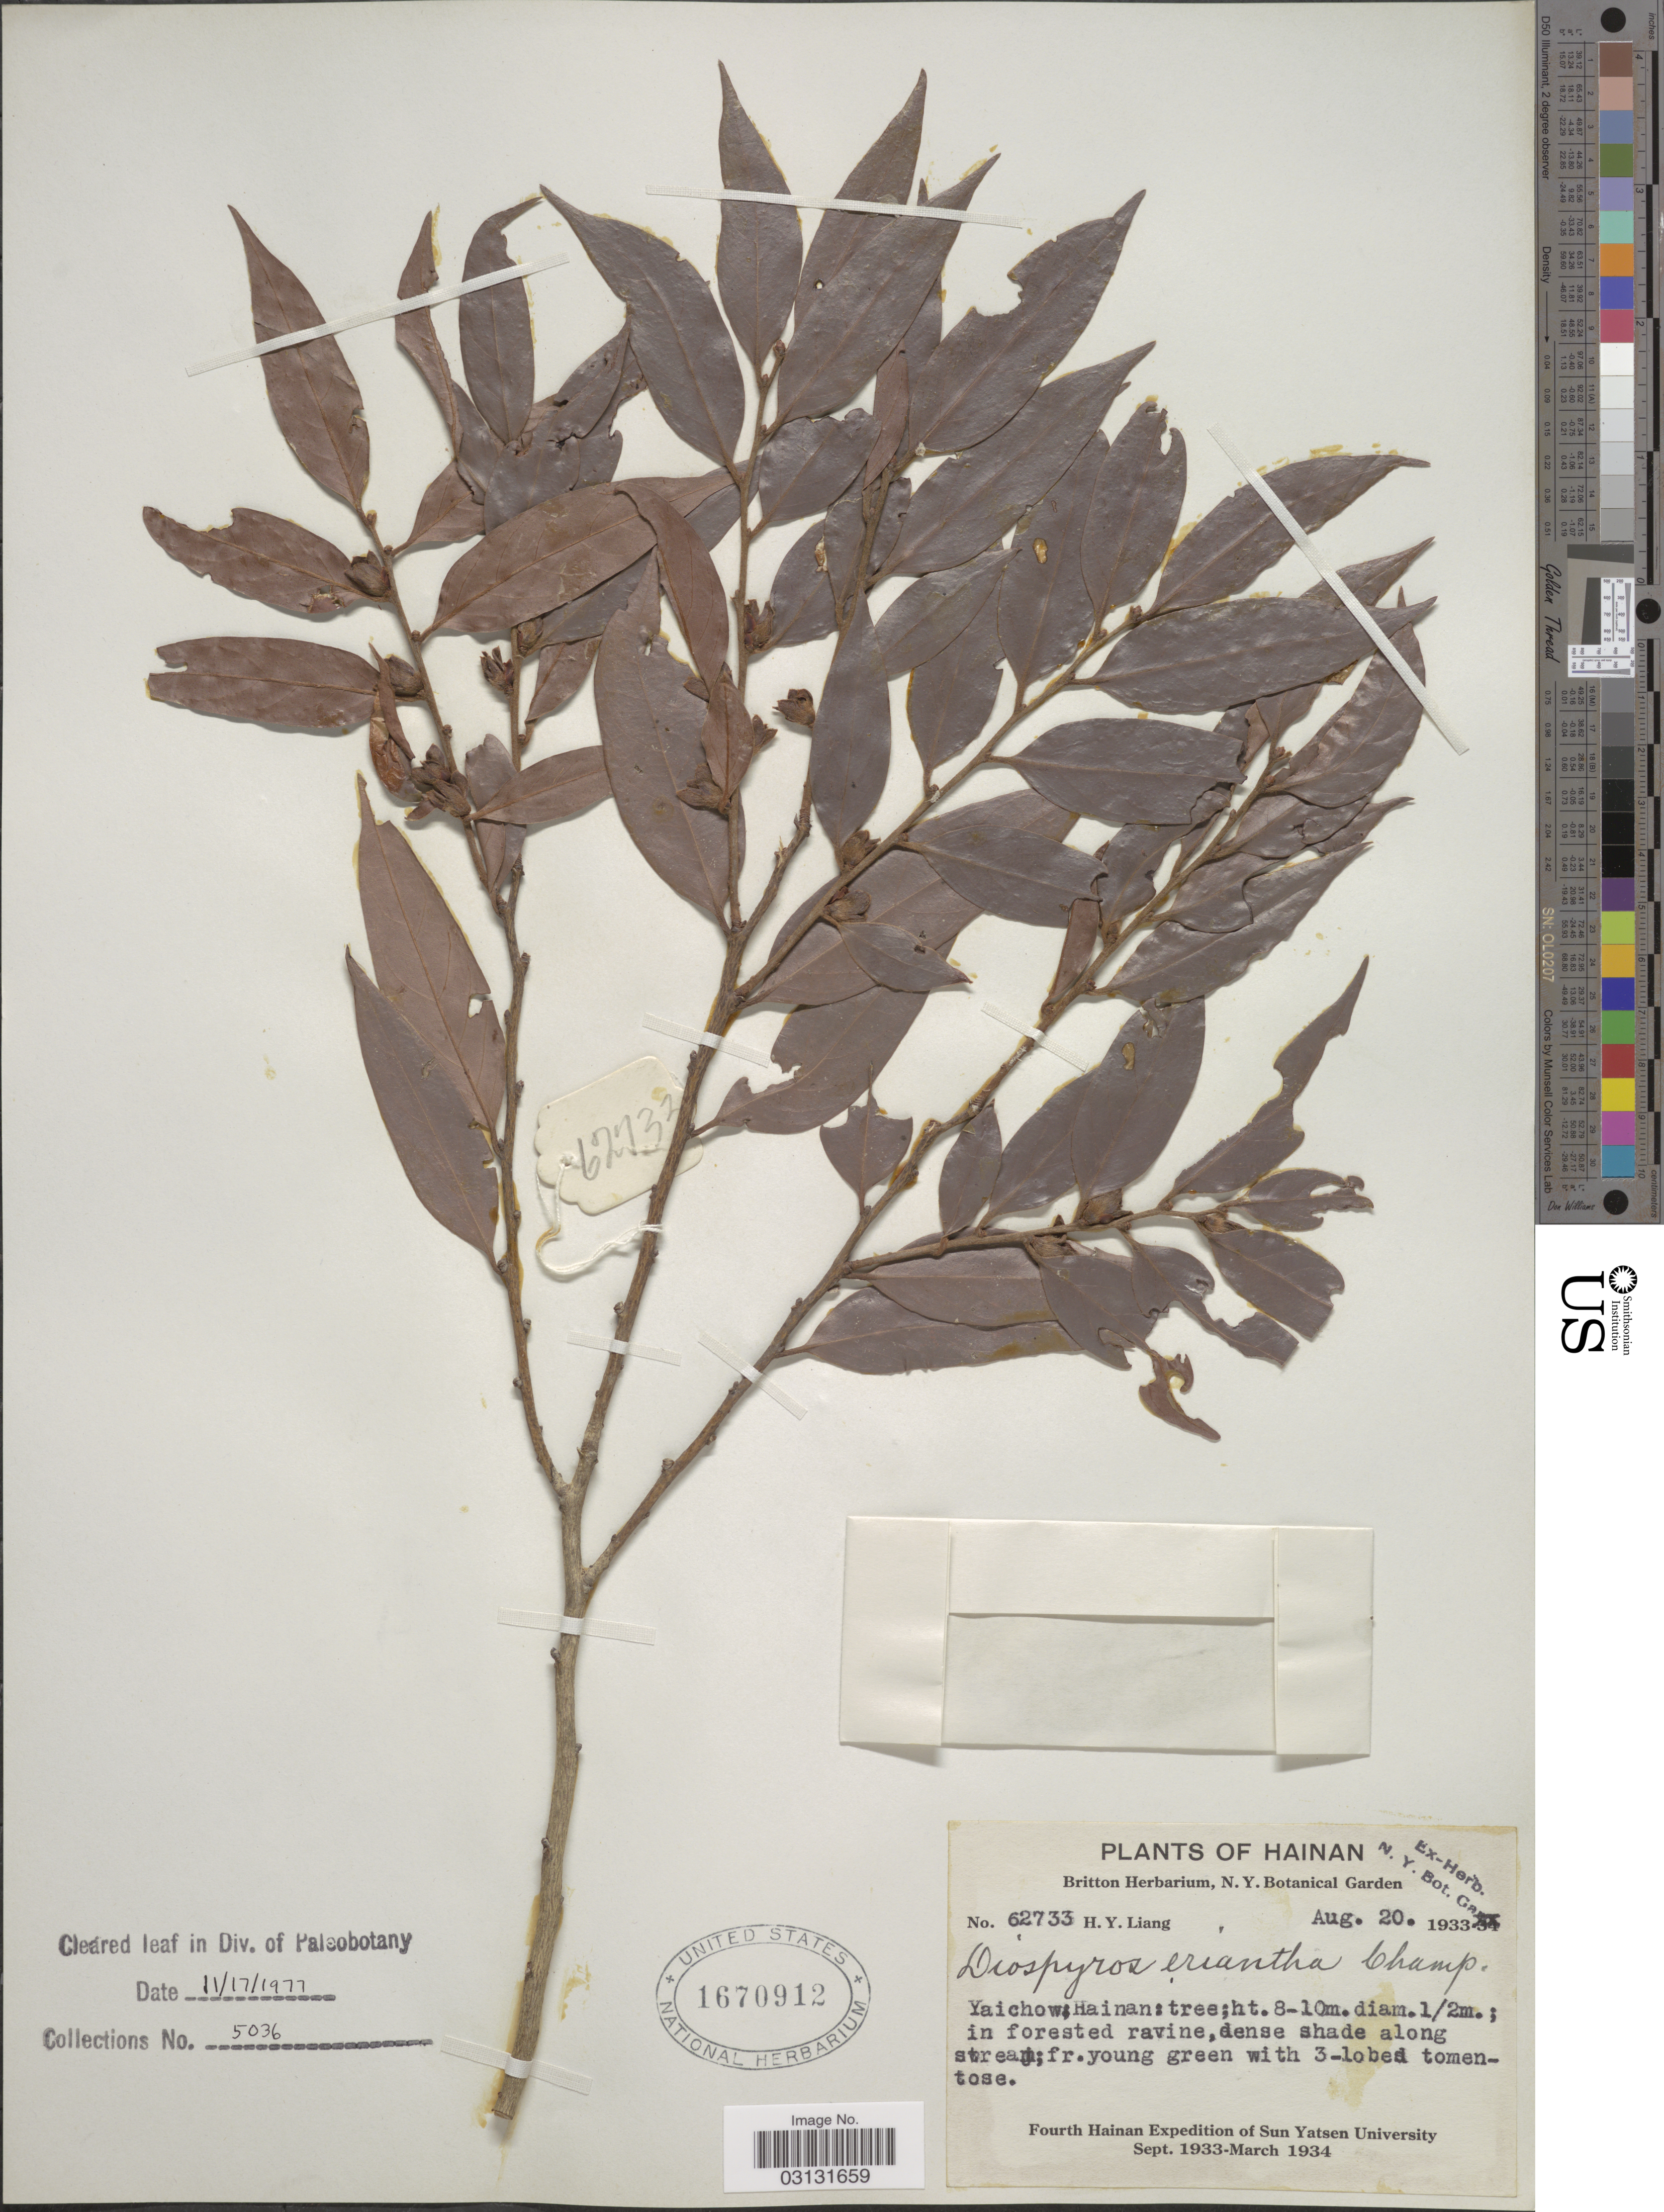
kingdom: Plantae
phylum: Tracheophyta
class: Magnoliopsida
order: Ericales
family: Ebenaceae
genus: Diospyros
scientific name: Diospyros eriantha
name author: Champ. ex Benth.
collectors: H. Y. Liang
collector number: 62733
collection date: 1933-08-20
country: China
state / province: Hainan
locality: Yaichow.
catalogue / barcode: US 1670912